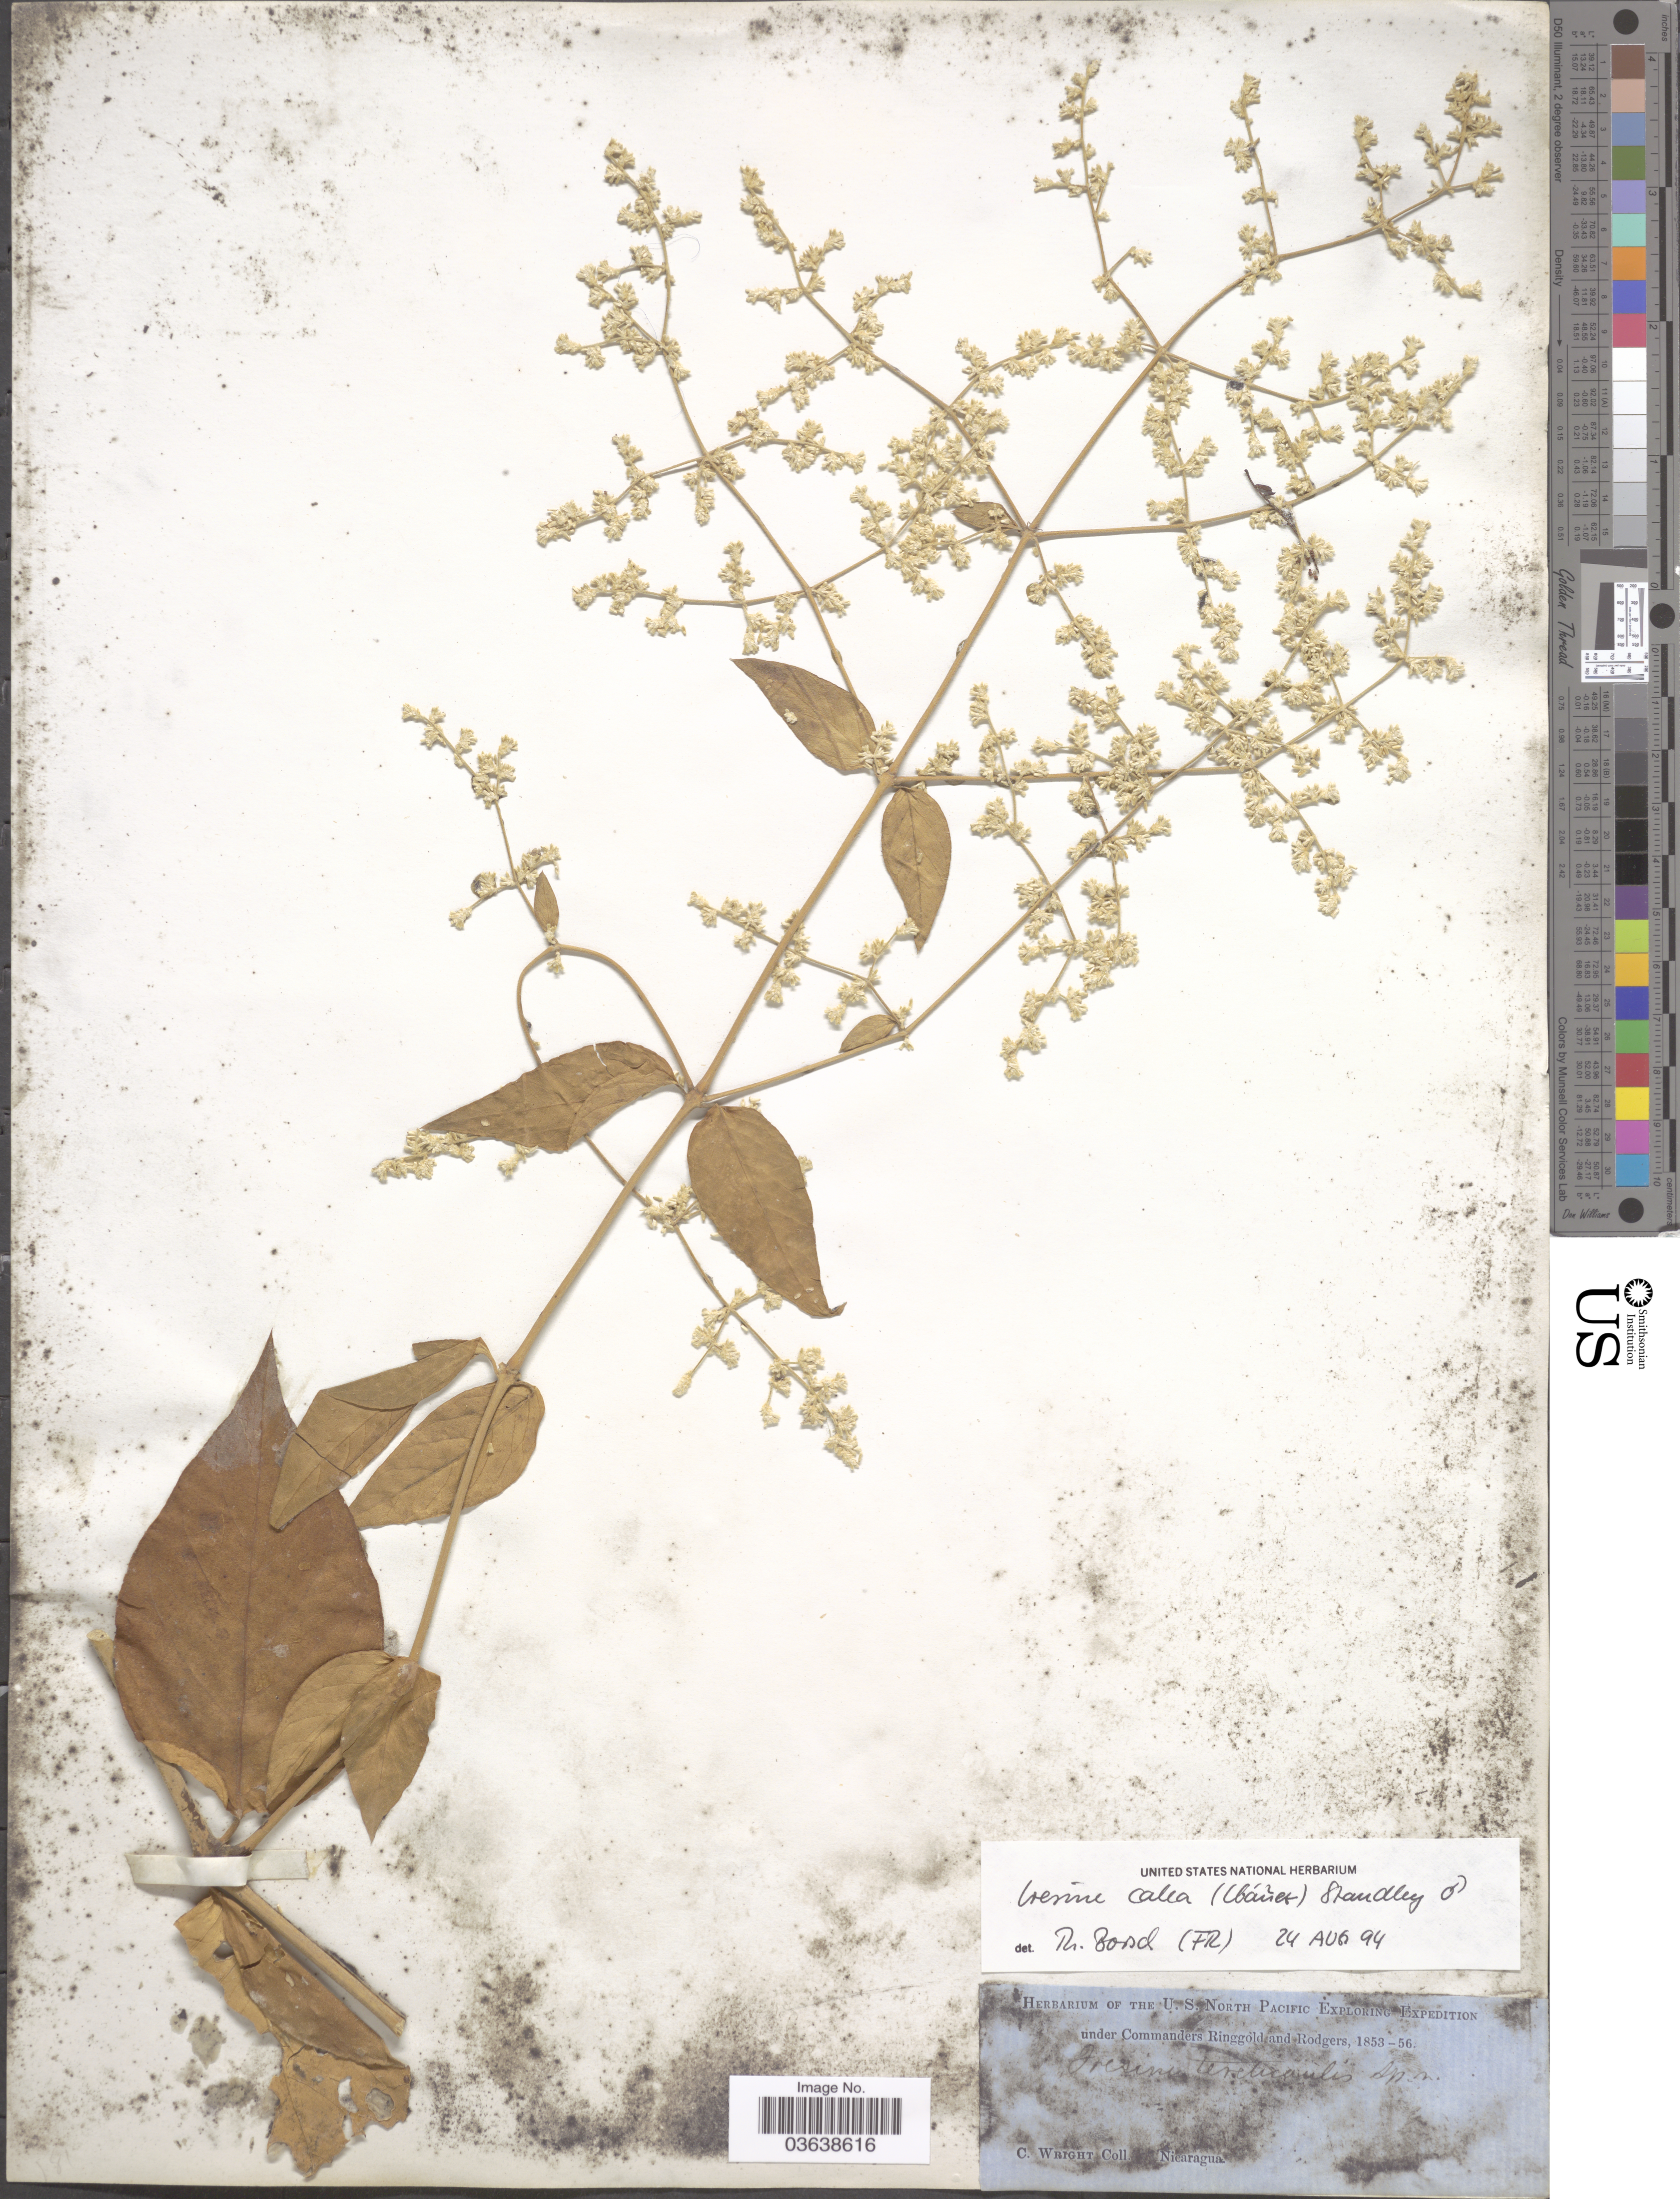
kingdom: Plantae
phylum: Tracheophyta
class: Magnoliopsida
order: Caryophyllales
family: Amaranthaceae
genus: Iresine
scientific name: Iresine calea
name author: (Ibáñez) Standl.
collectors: C. Wright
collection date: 1853/1856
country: Nicaragua